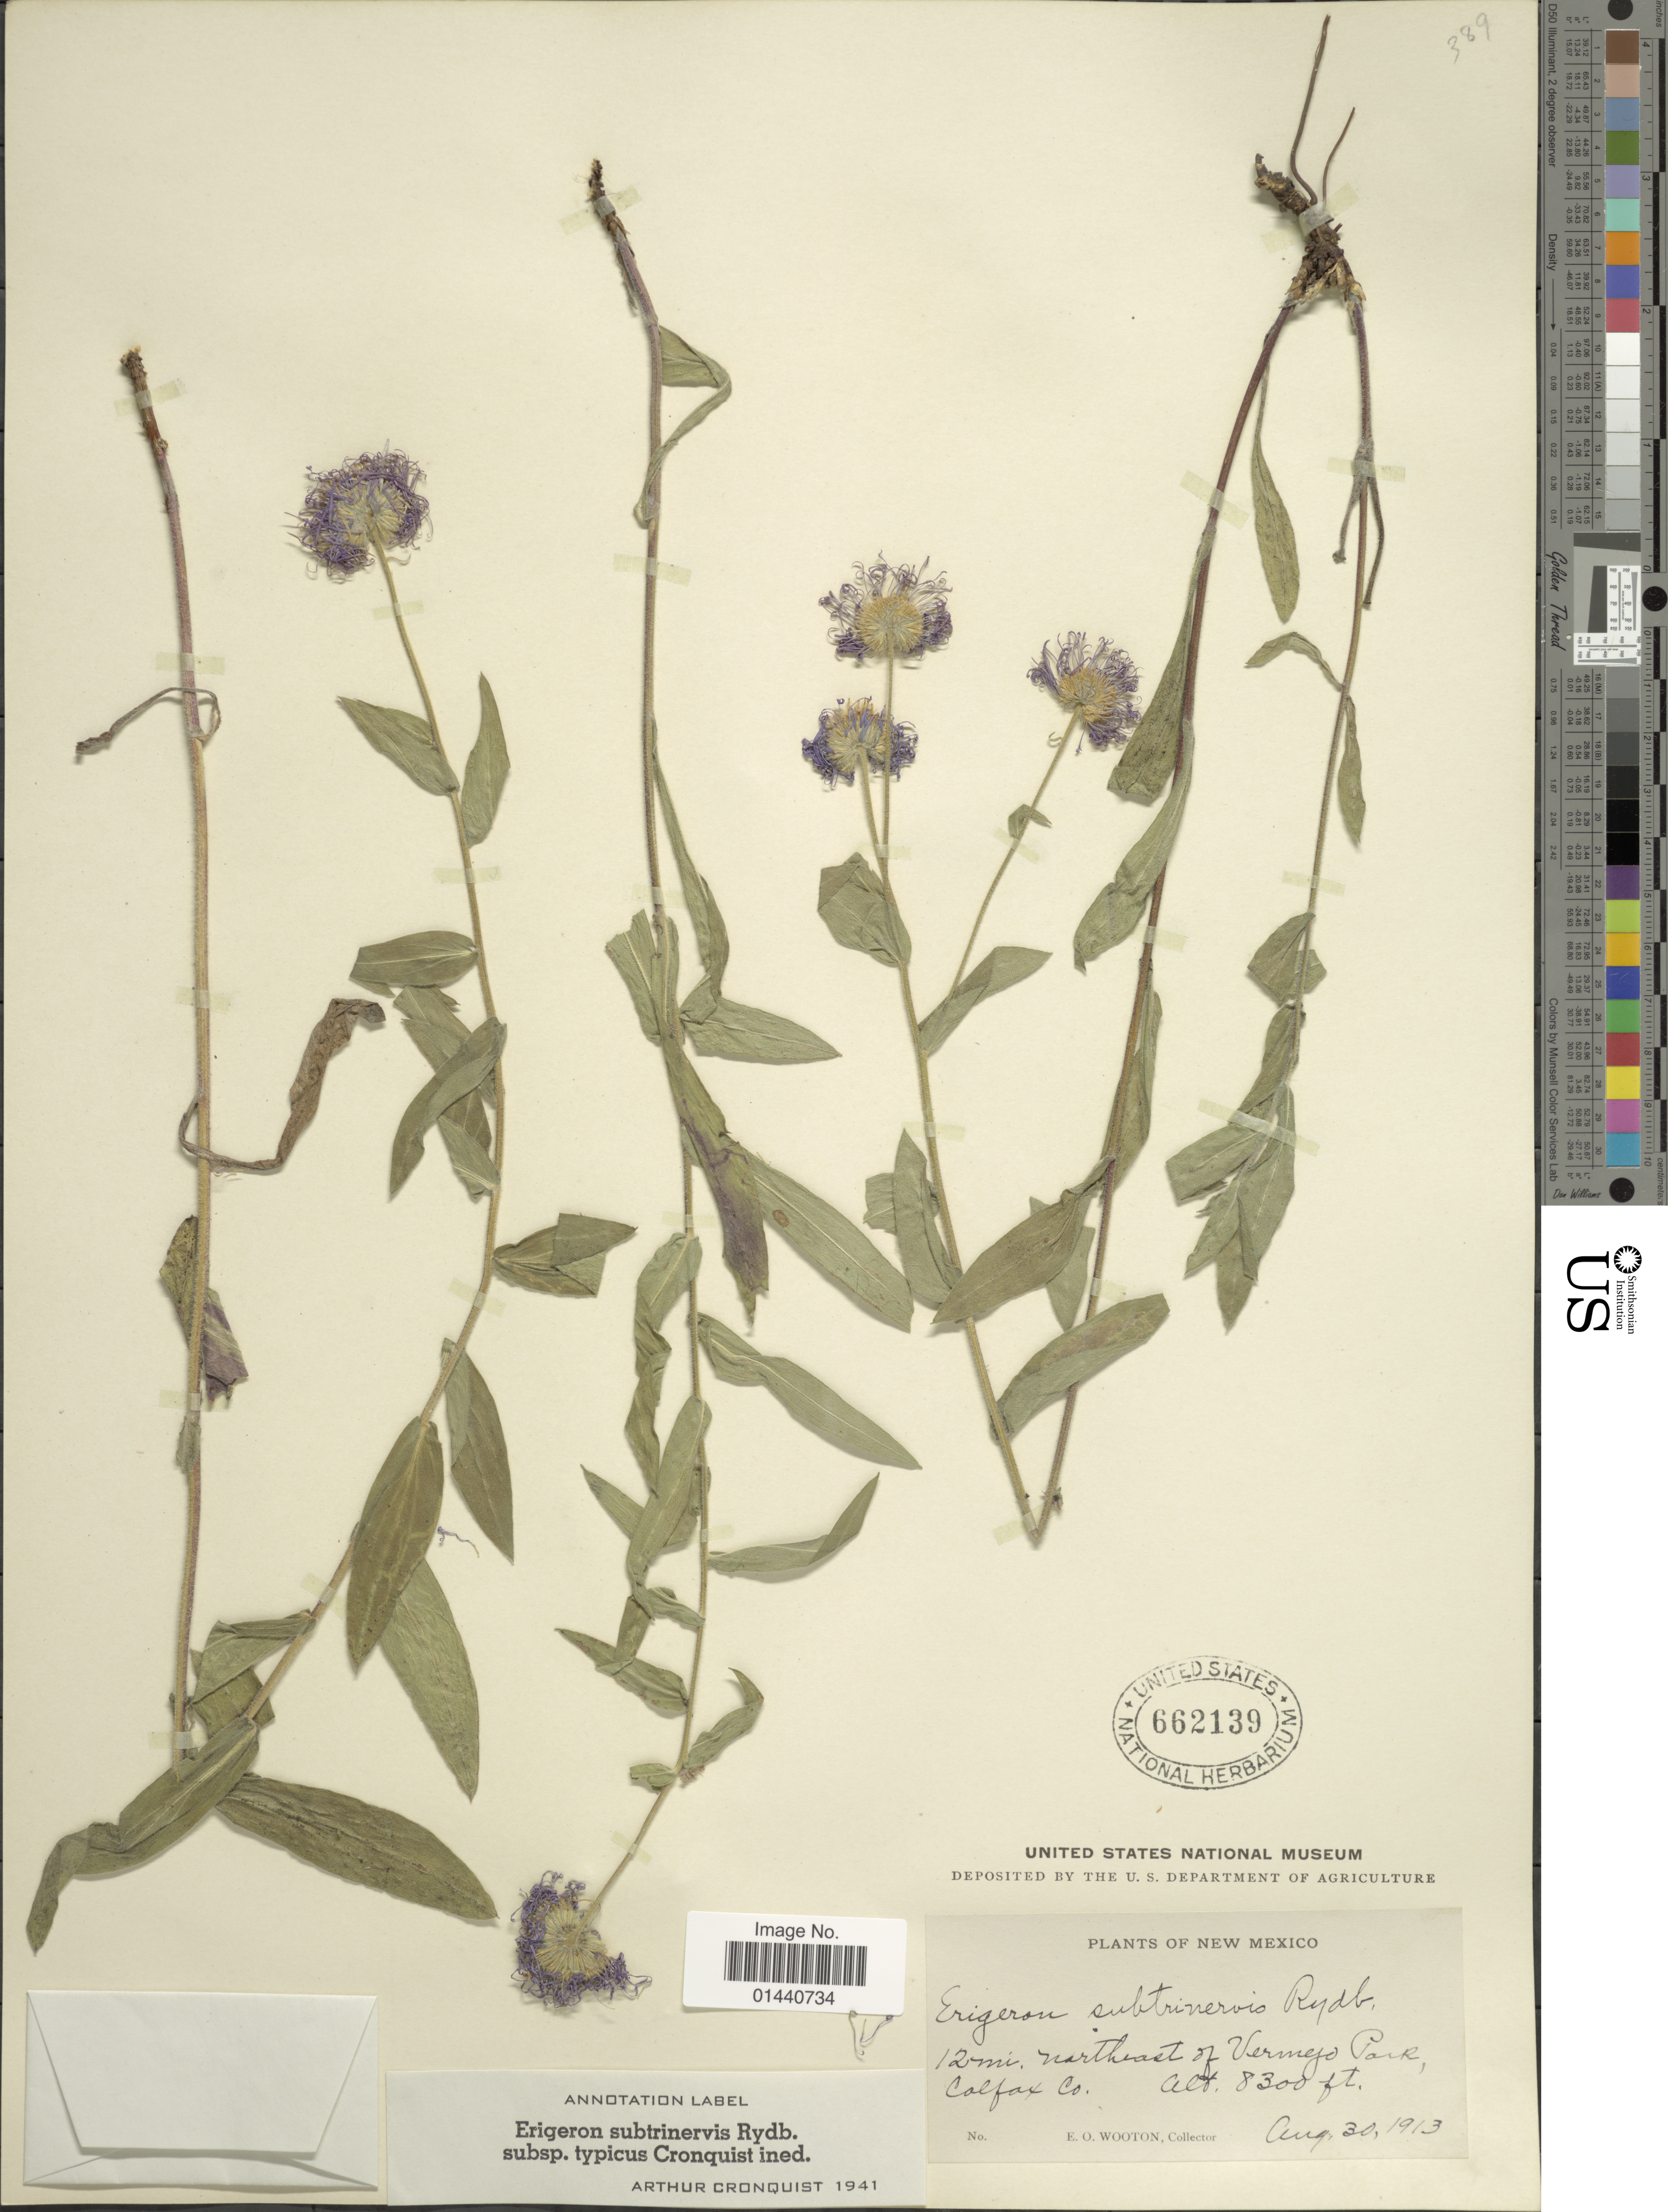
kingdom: Plantae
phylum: Tracheophyta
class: Magnoliopsida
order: Asterales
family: Asteraceae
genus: Erigeron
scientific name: Erigeron subtrinervis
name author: Rydb. ex Porter & Britton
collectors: E. O. Wooton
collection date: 1913-08-30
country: United States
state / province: New Mexico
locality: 12 mi. northeast of Vermejo Park, Calfax Co.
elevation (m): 2530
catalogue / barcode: US 662139